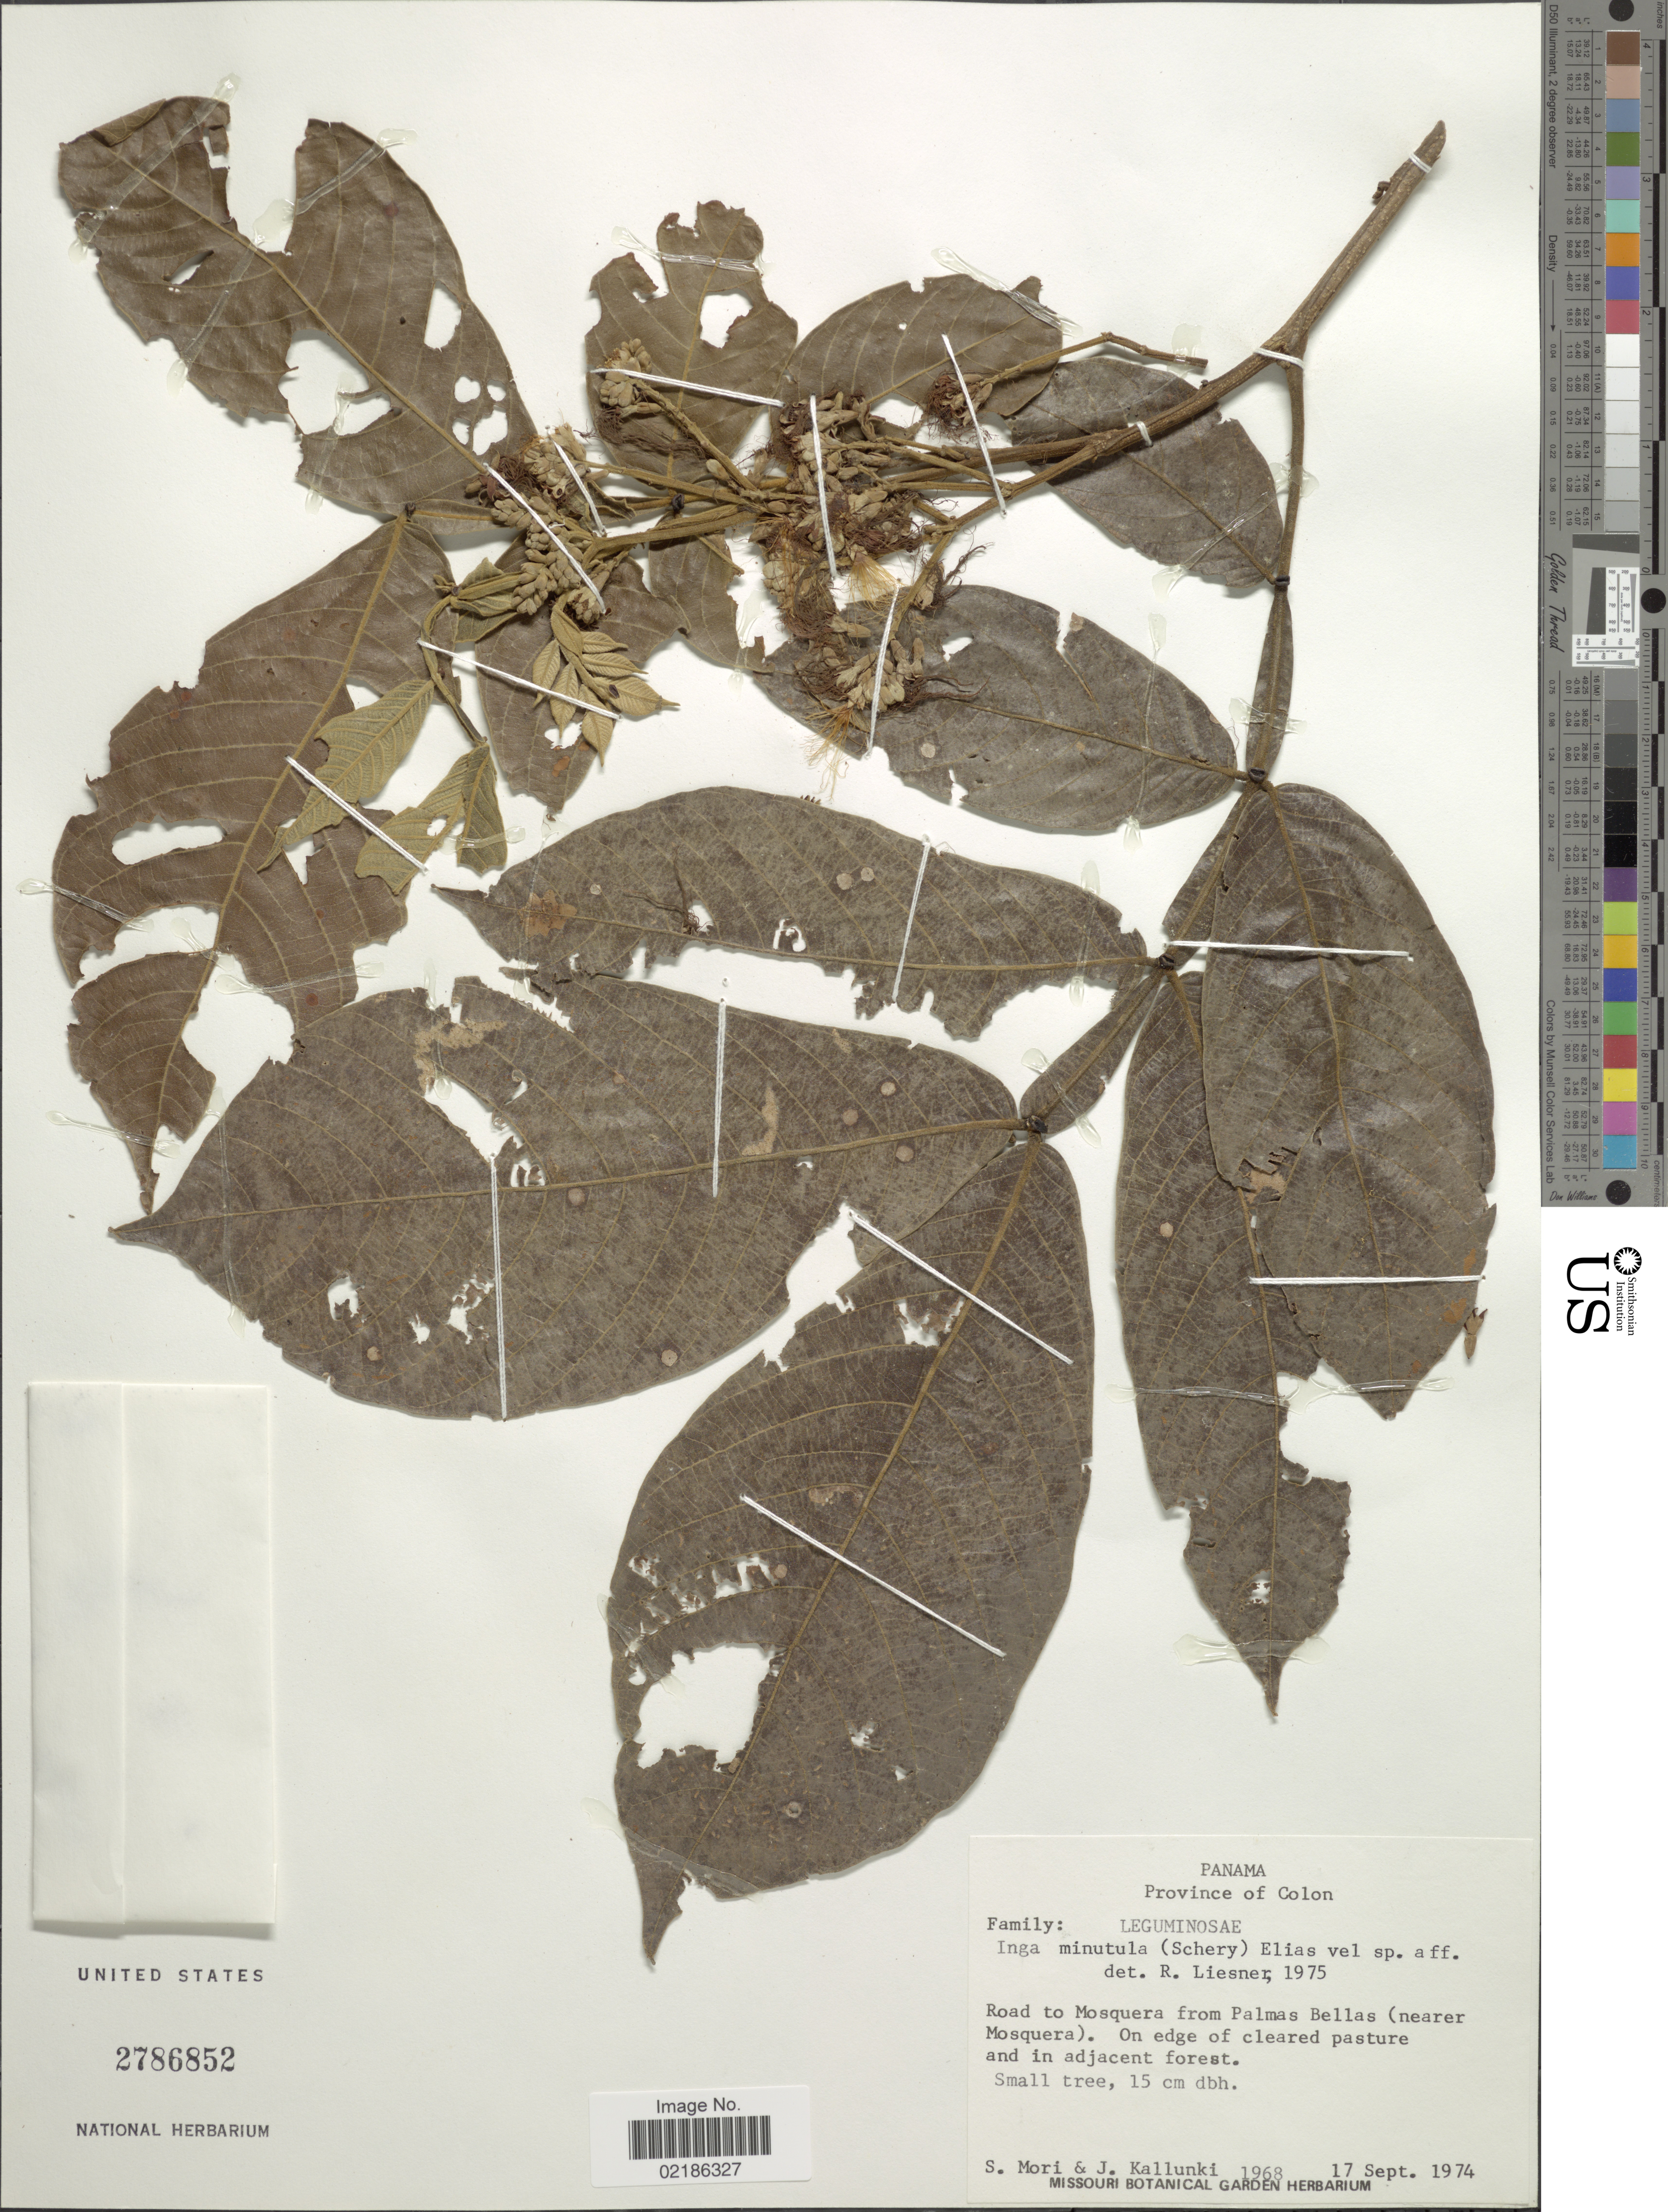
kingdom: Plantae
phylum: Tracheophyta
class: Magnoliopsida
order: Fabales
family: Fabaceae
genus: Inga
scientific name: Inga minutula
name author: (Schery) T.S. Elias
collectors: S. Mori & J. Kallunki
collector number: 1968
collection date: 1974-09-17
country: Panama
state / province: Colón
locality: Road to Mosquera from Palmas Bellas (nearer Mosquera)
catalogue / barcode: US 2786852